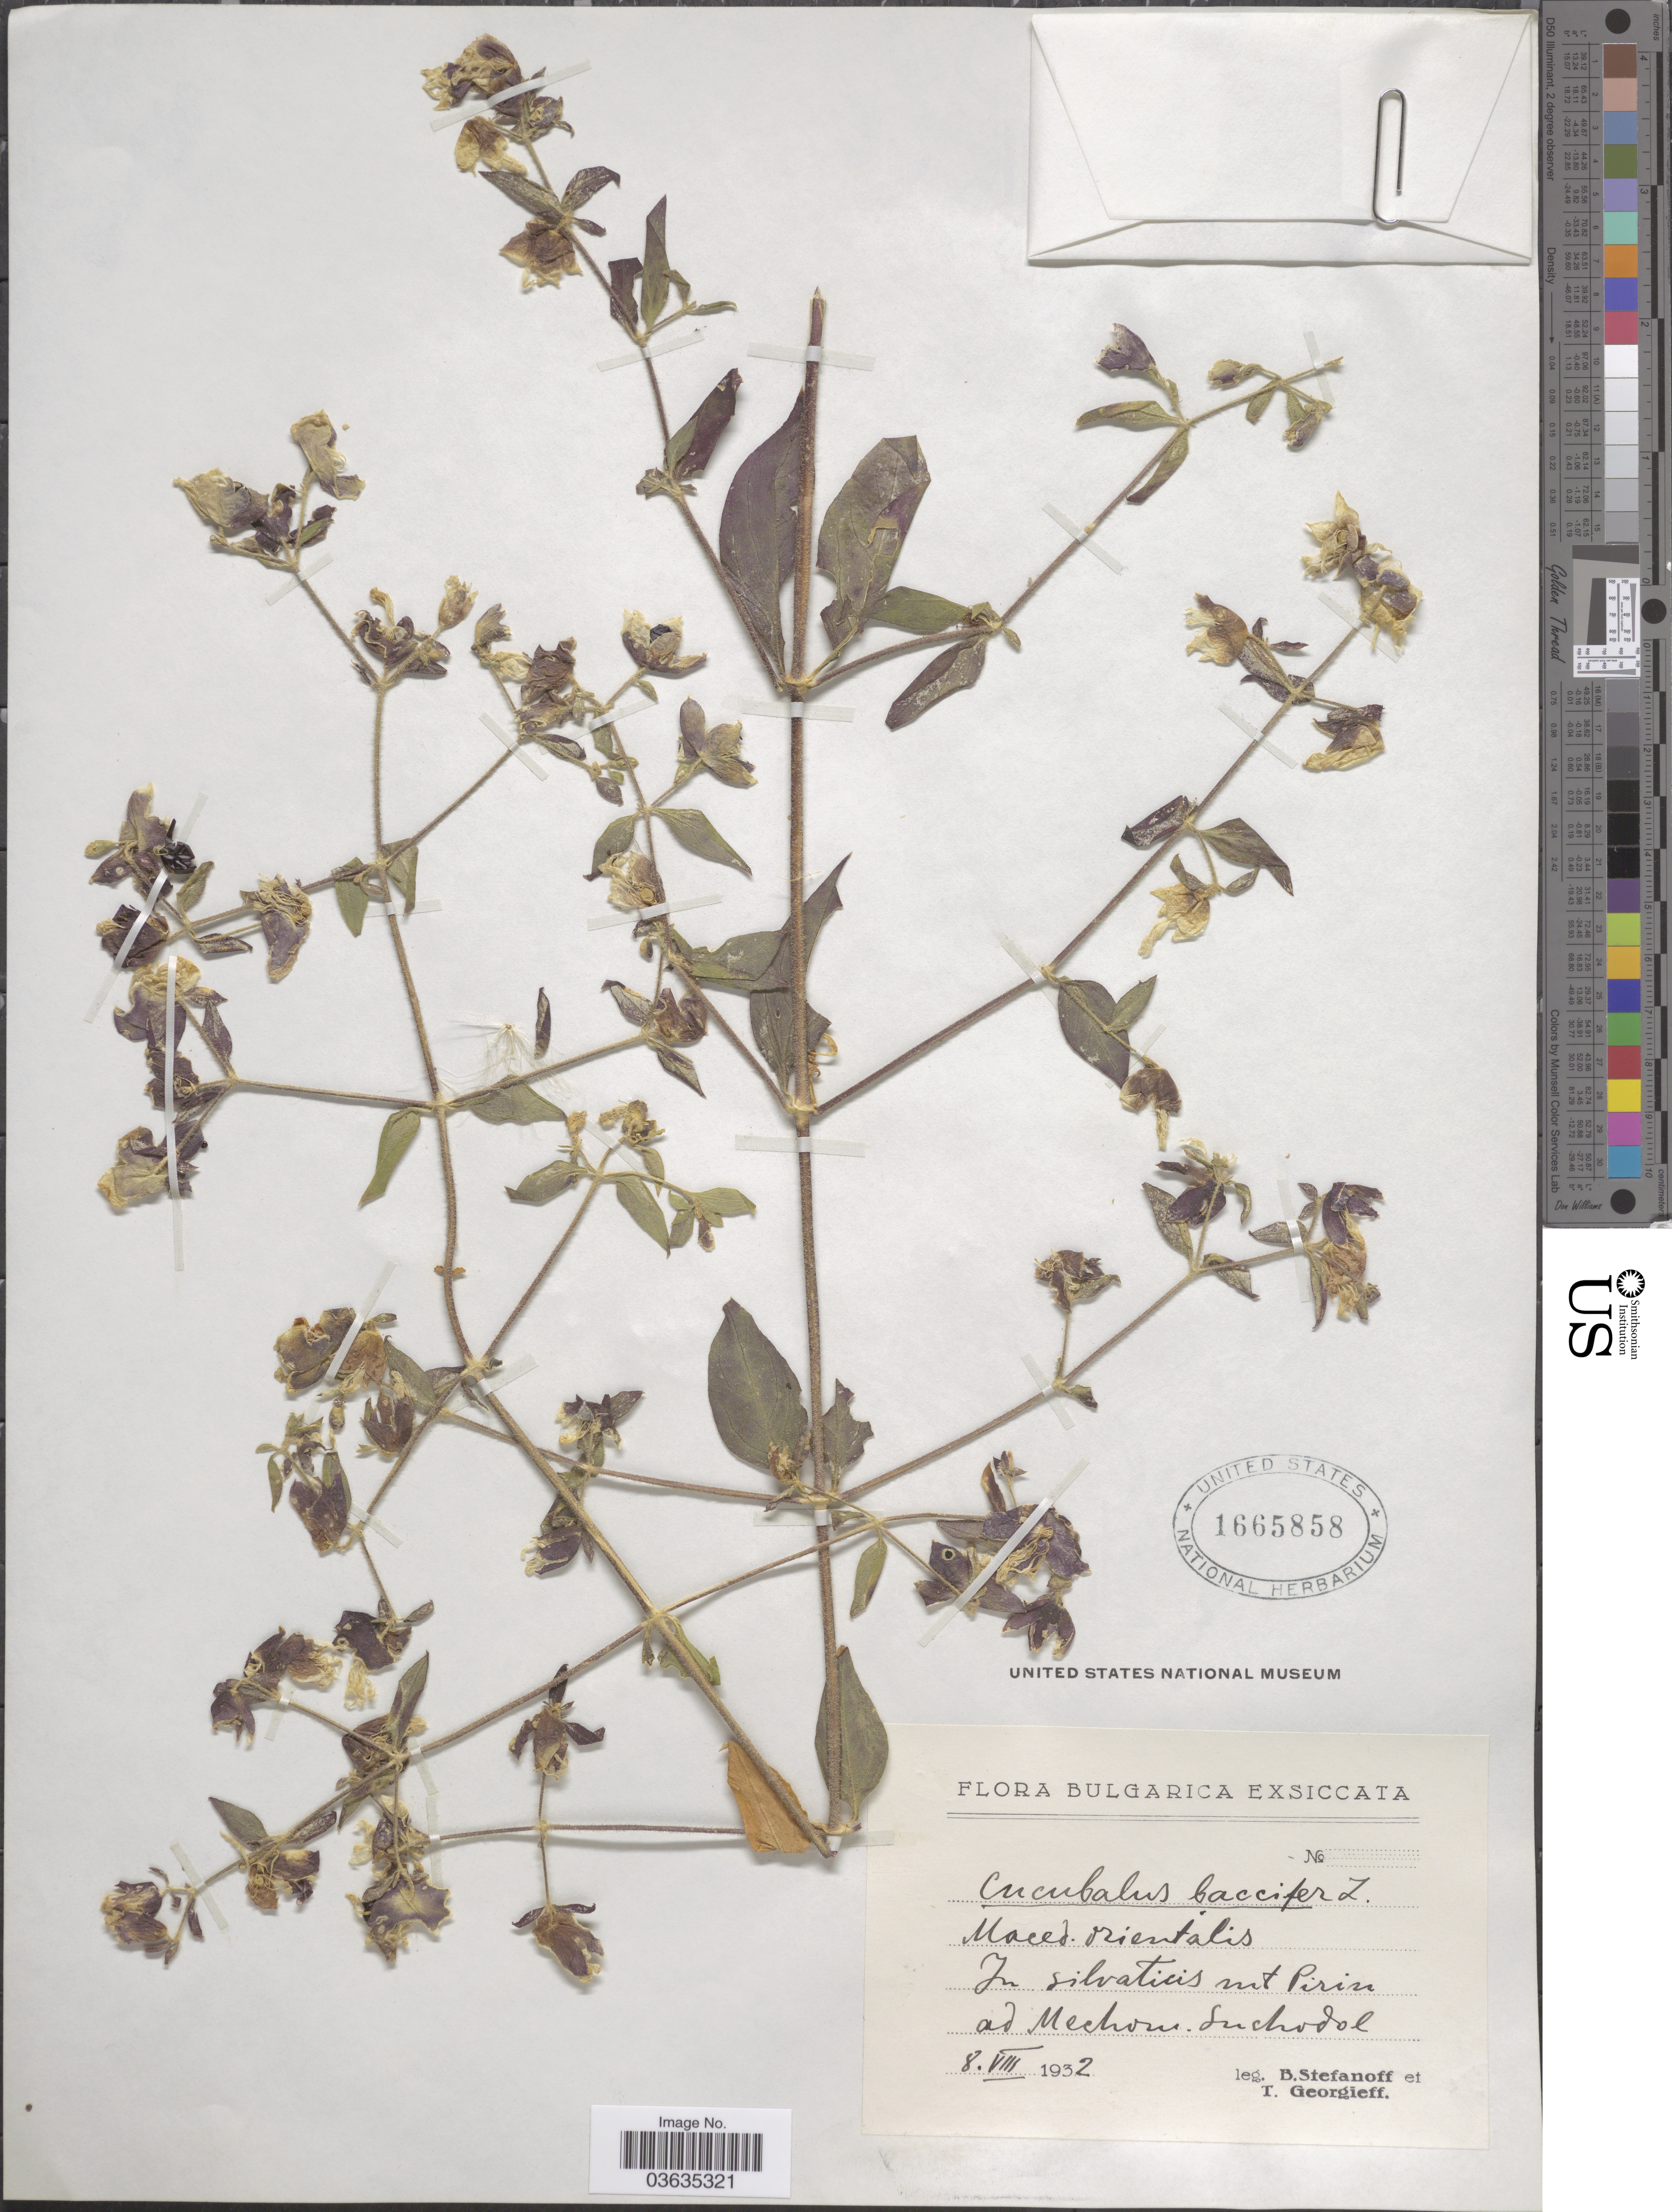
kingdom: Plantae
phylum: Tracheophyta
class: Magnoliopsida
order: Caryophyllales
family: Caryophyllaceae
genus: Silene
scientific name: Silene baccifera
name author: (L.) Durande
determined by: U.S. National Herbarium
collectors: B. Stefanoff & T. Georgieff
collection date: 1932-08-08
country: Bulgaria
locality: Maced. orientalis. In silvaticis mt Pirin ad Mechom [interpreted]. Suchodol [interpreted].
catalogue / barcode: US 1665858